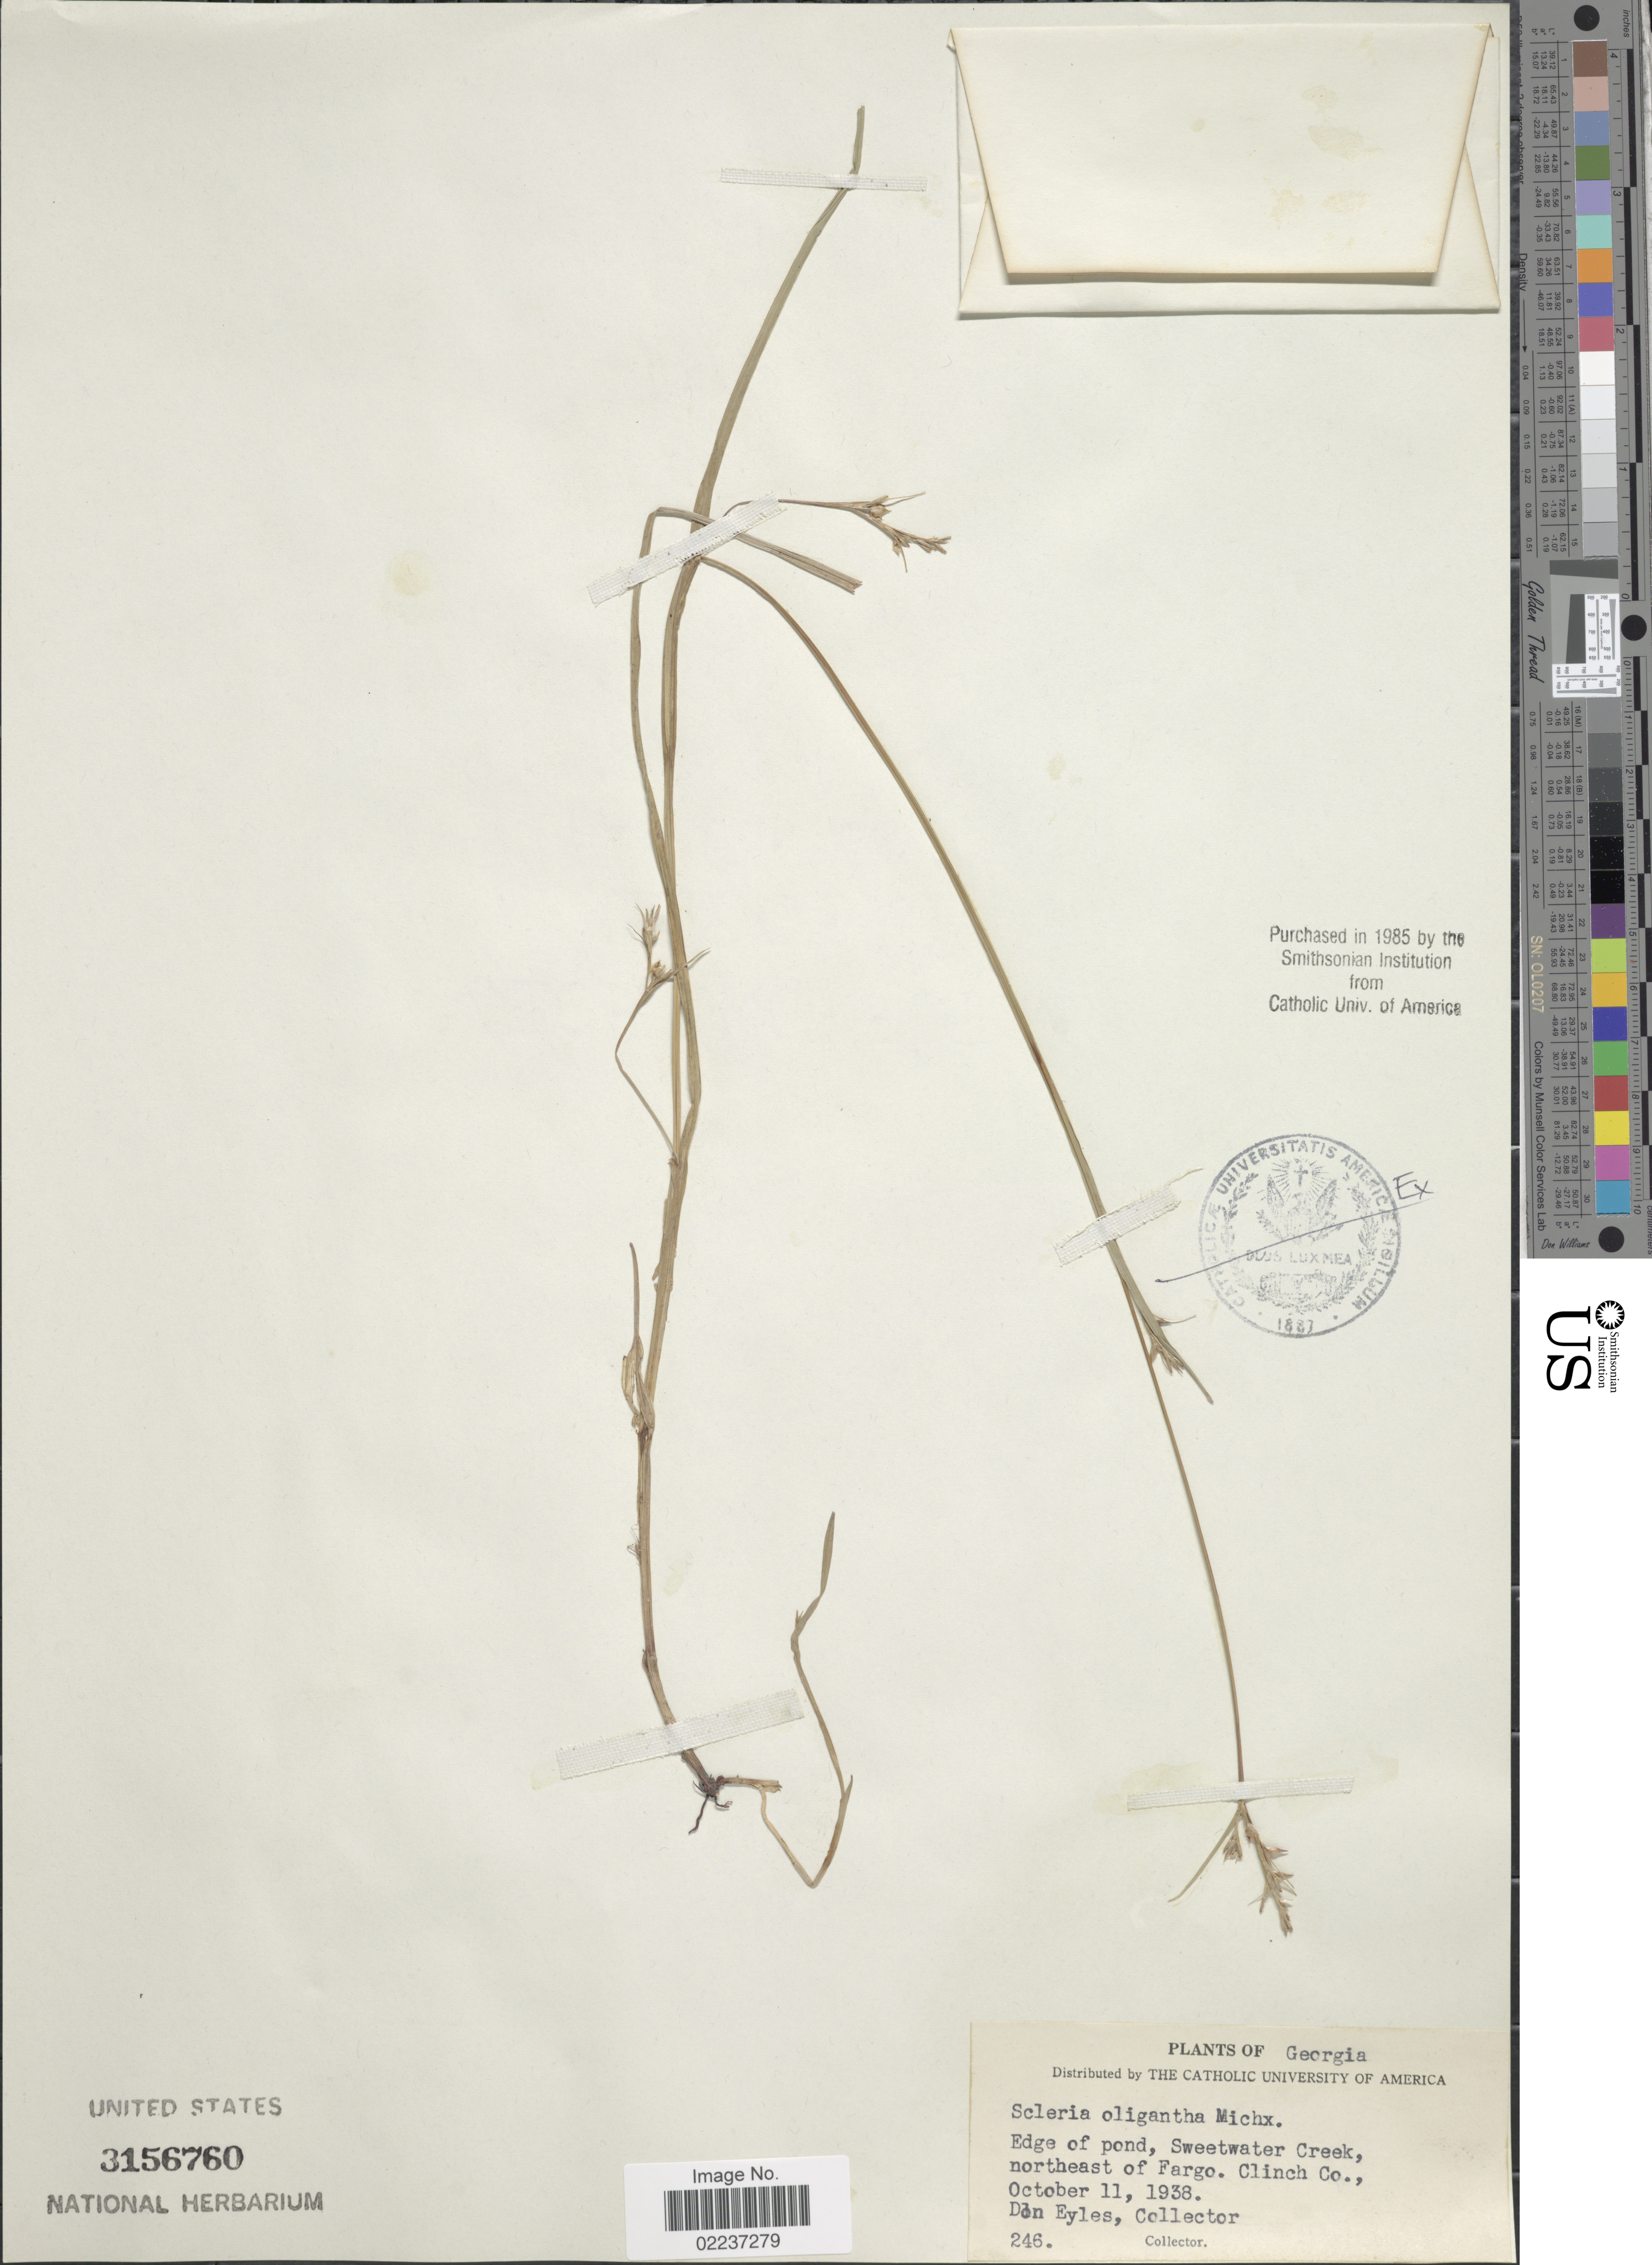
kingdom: Plantae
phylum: Tracheophyta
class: Liliopsida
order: Poales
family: Cyperaceae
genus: Scleria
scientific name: Scleria oligantha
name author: Michx.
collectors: D. Eyles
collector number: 246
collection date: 1938-10-11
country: United States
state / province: Georgia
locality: Edge of pond, Sweetwater Creek, northeast of Fargo. Clinch Co.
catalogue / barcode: US 3156760